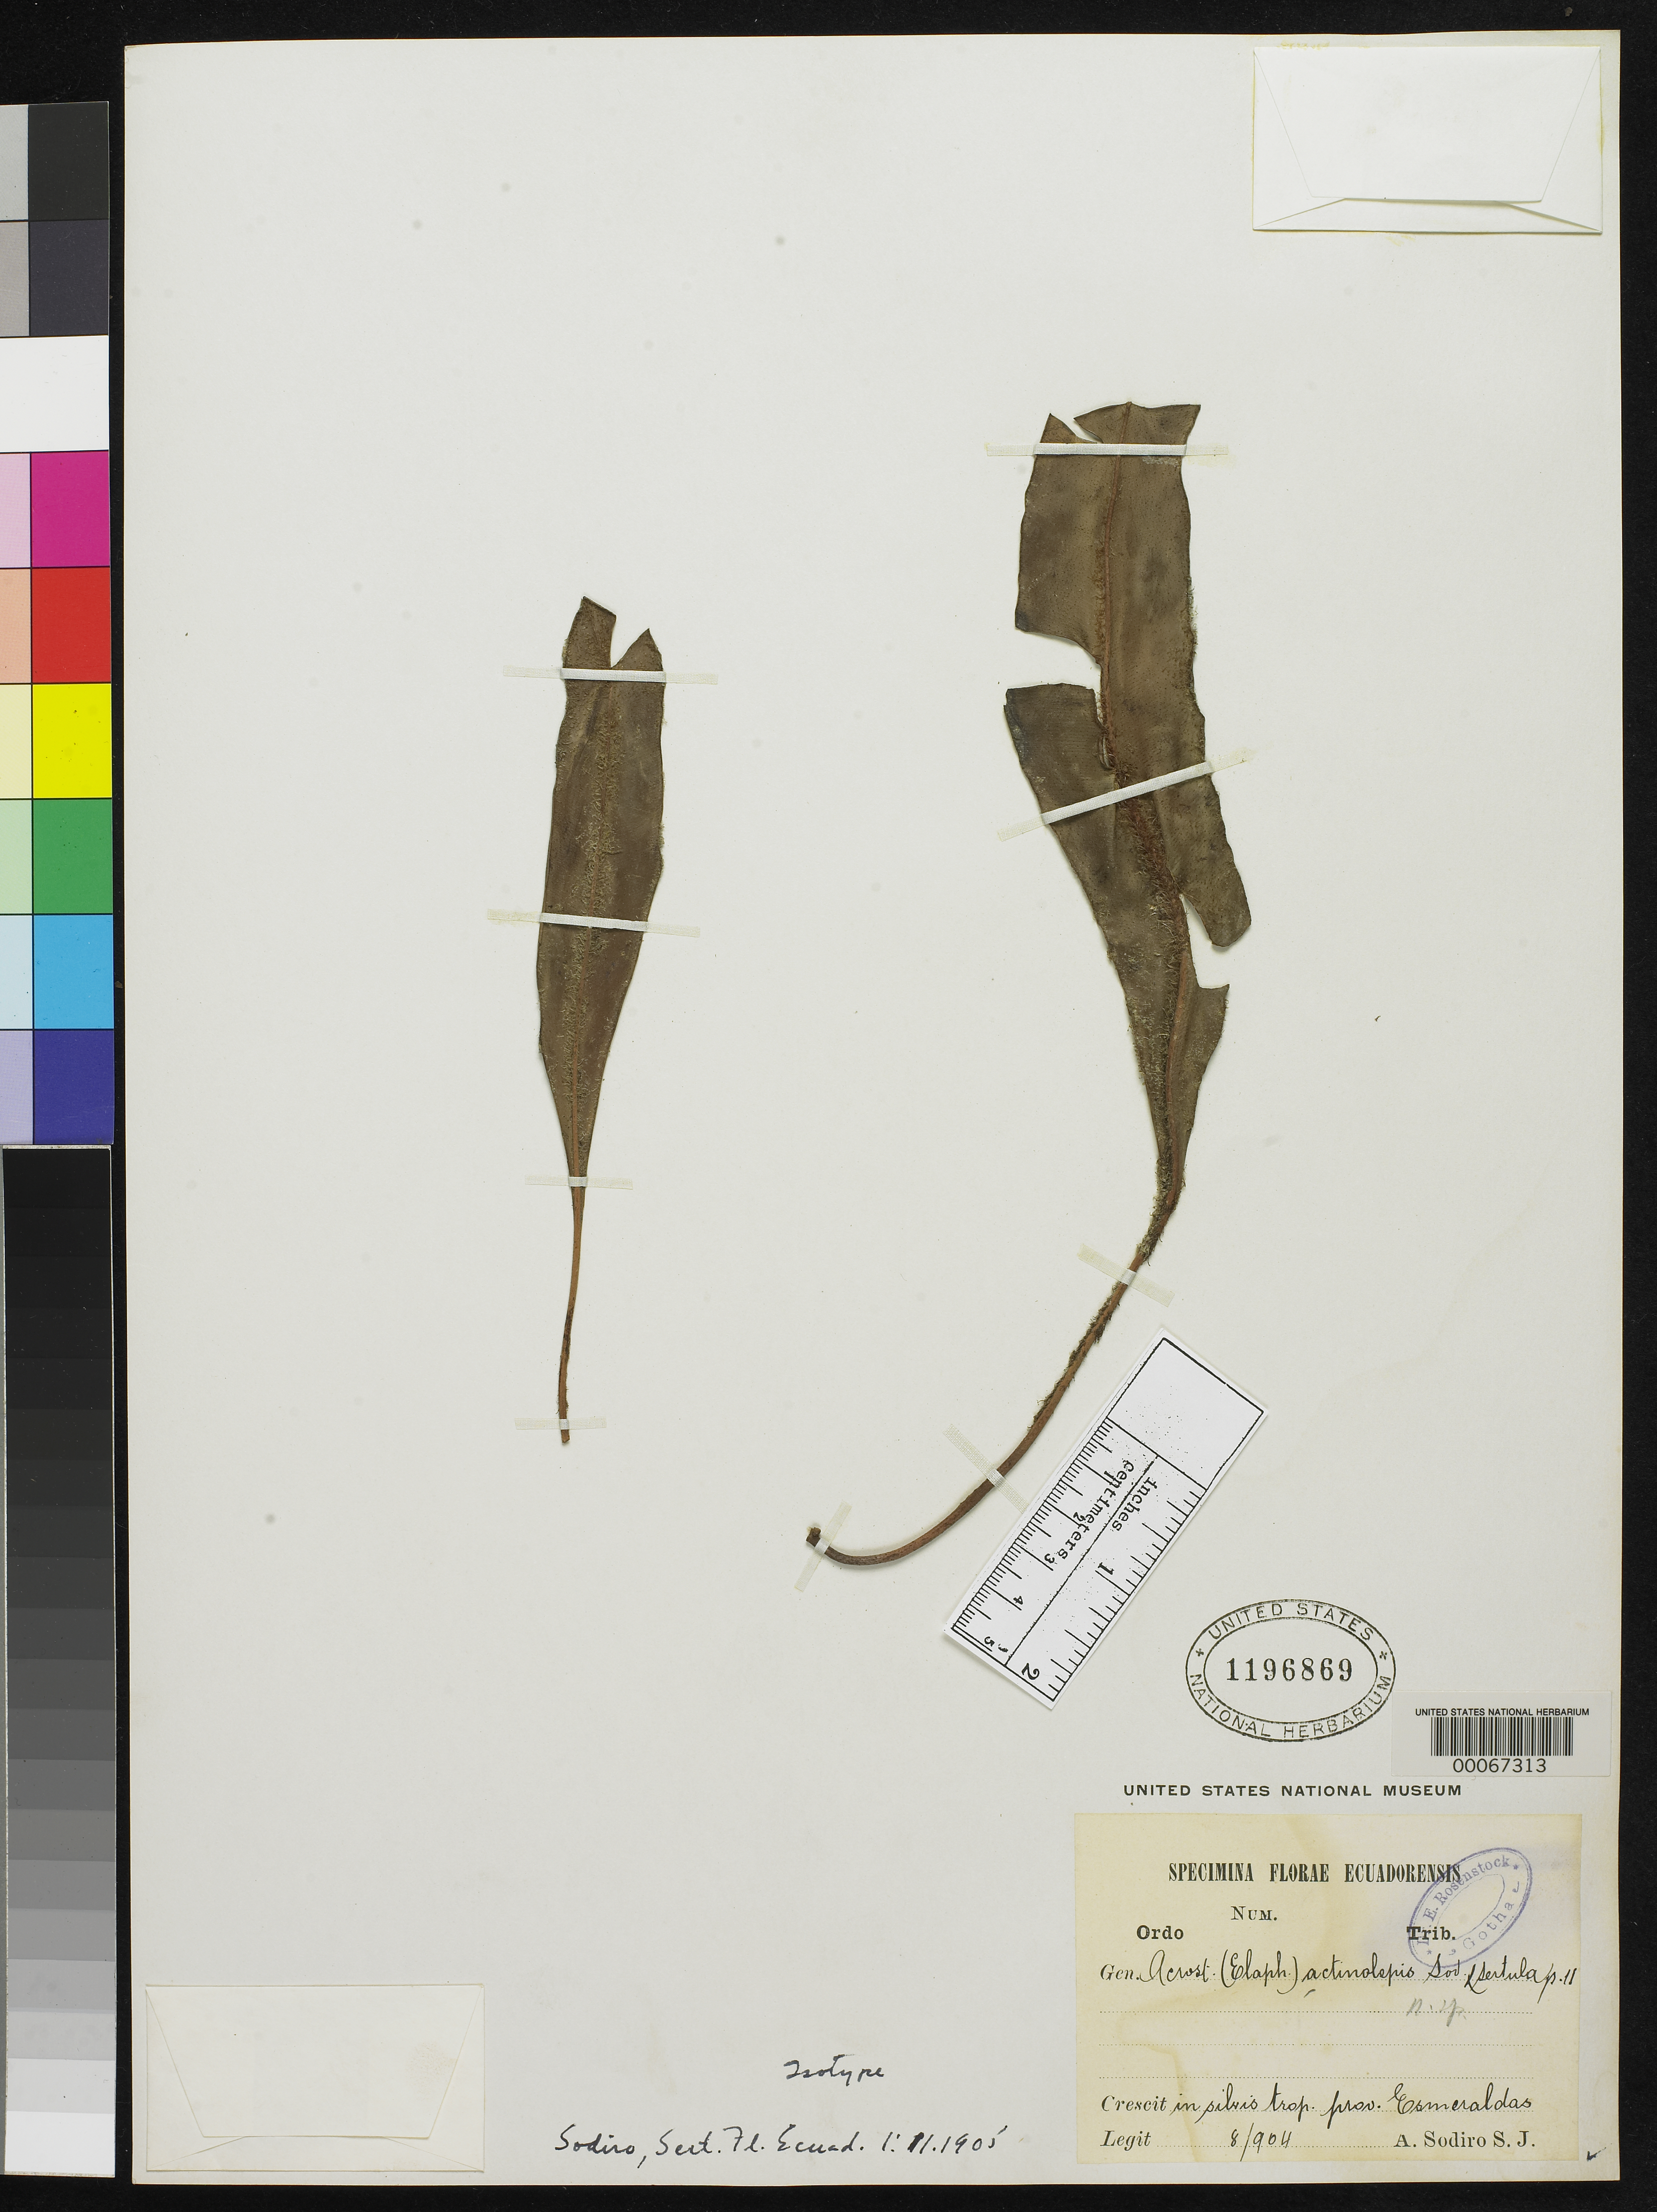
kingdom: Plantae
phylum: Tracheophyta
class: Polypodiopsida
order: Polypodiales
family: Pteridaceae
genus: Acrostichum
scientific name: Acrostichum actinolepis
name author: Sodiro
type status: Type Collection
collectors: L. Sodiro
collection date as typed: Aug 1904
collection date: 1904-08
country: Ecuador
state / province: Esmeraldas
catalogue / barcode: US 1196869